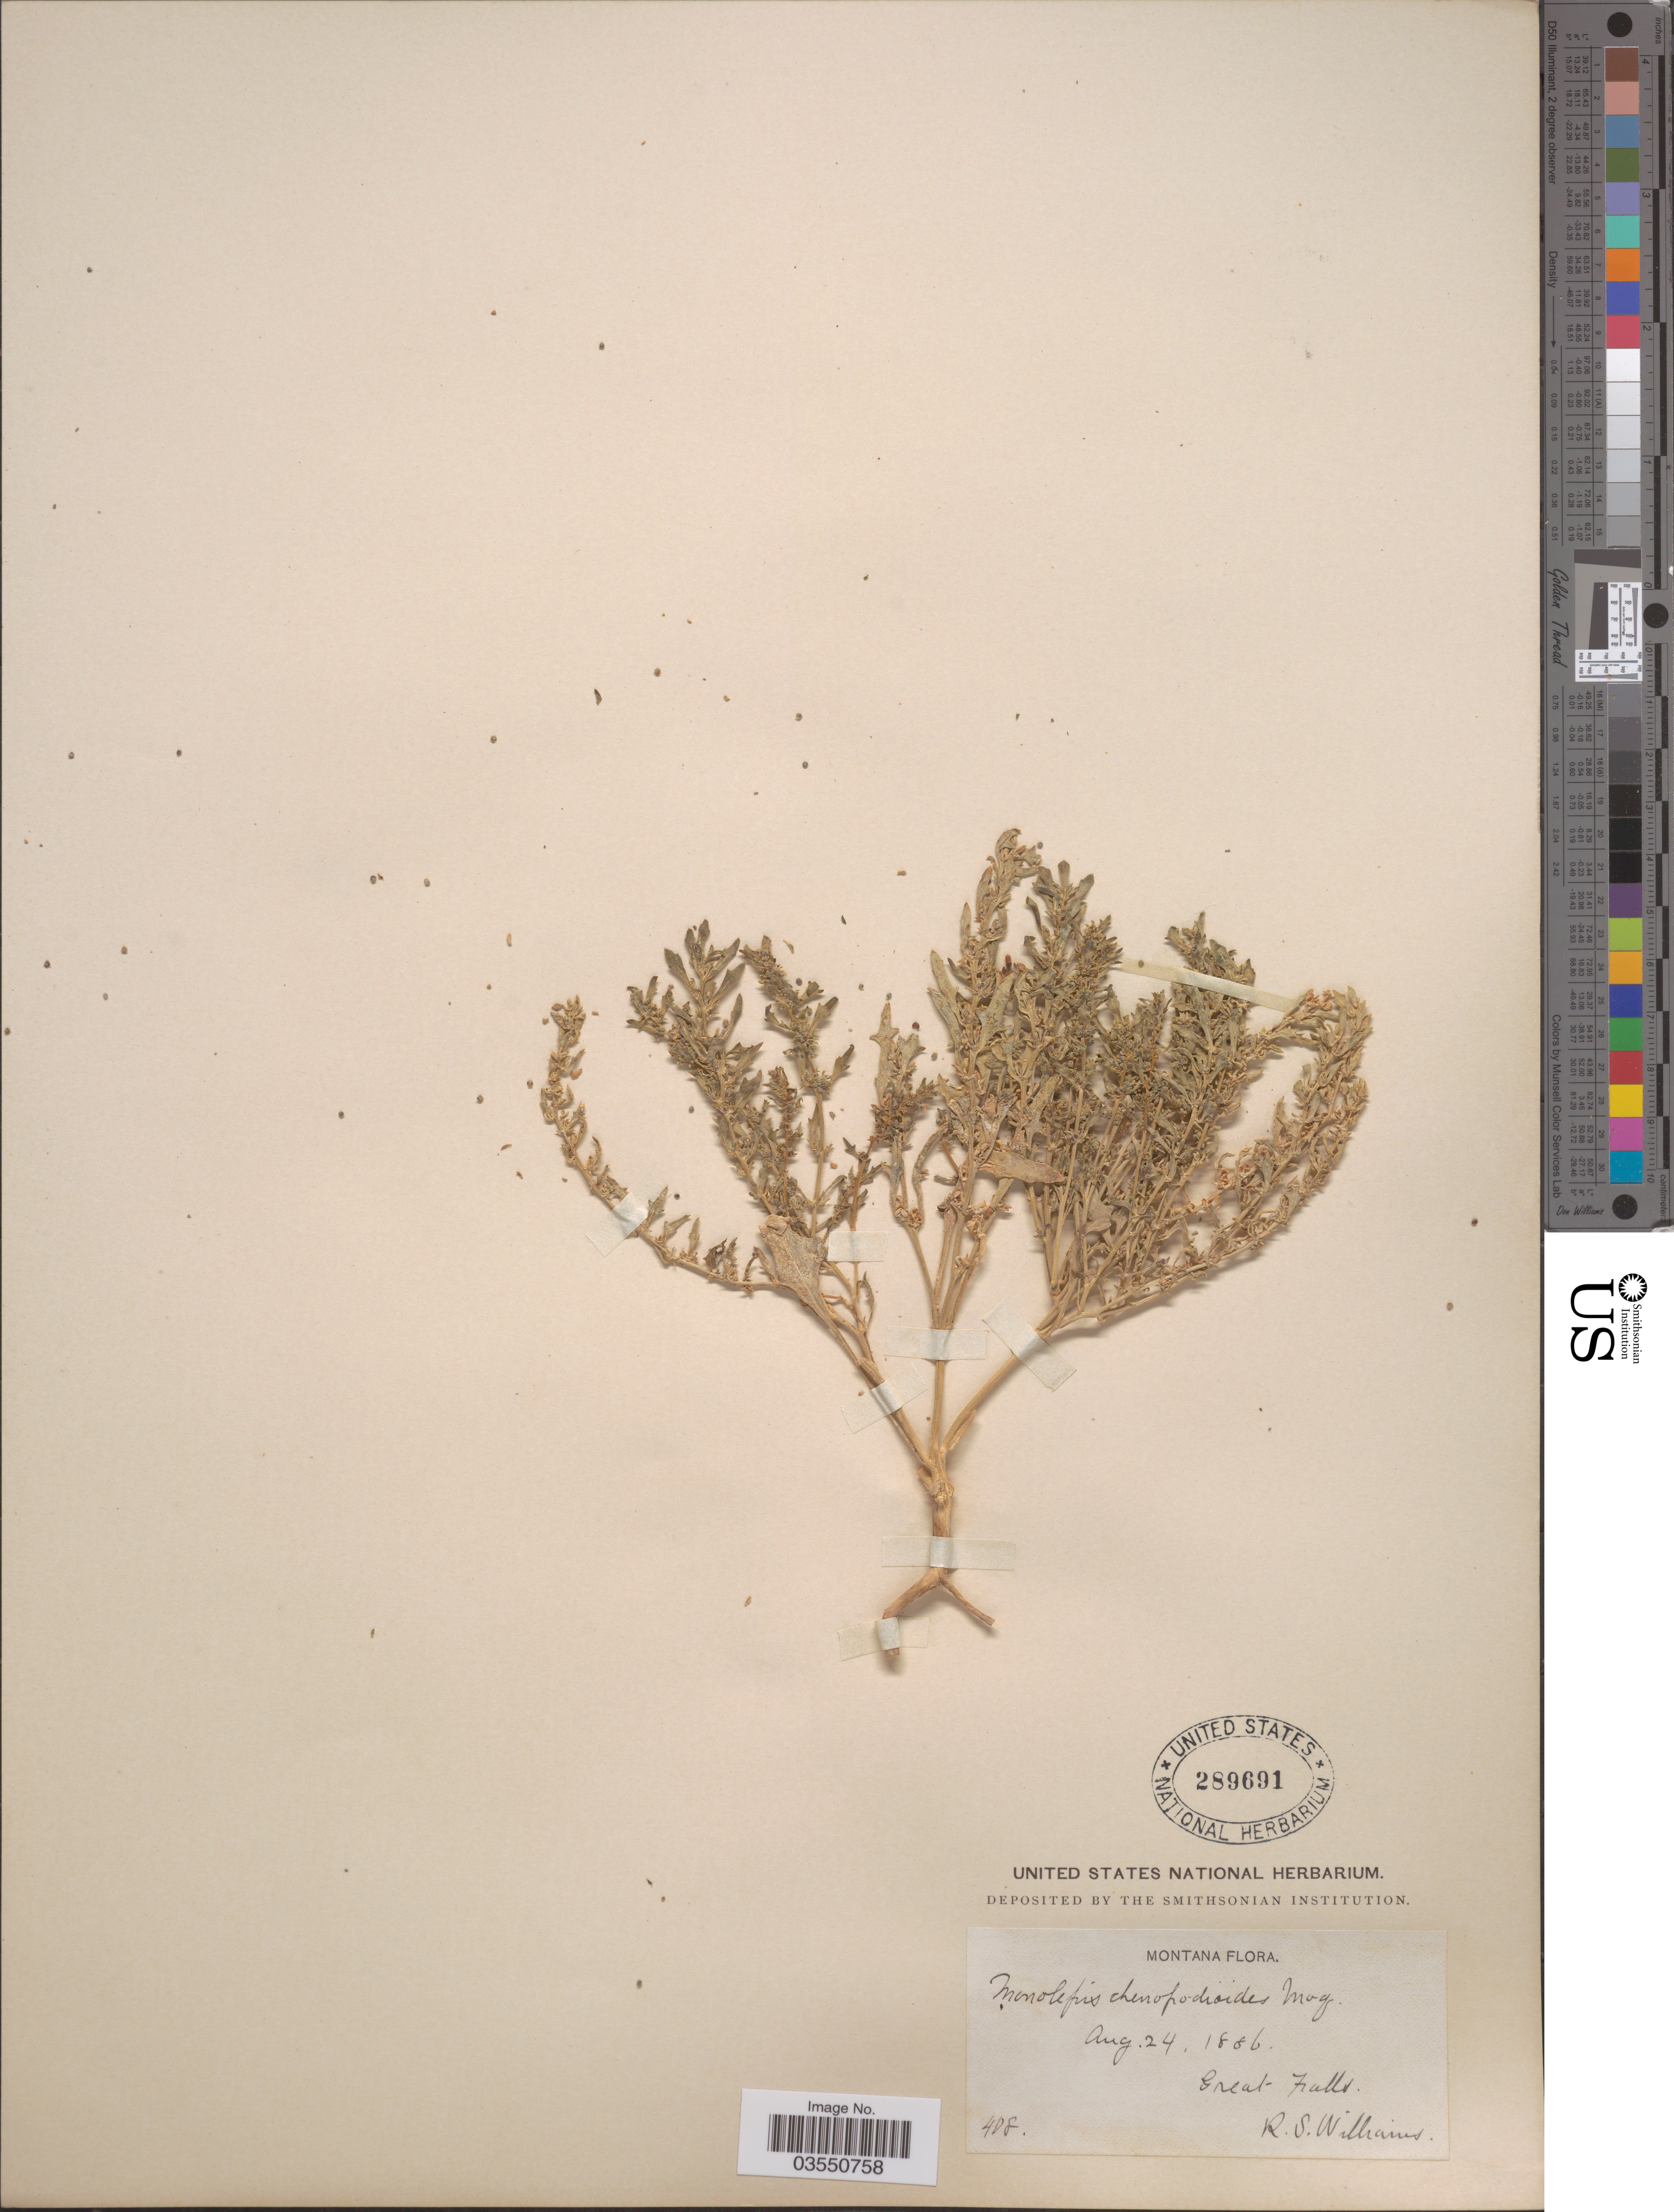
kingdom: Plantae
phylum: Tracheophyta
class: Magnoliopsida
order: Caryophyllales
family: Amaranthaceae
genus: Blitum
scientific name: Blitum nuttallianum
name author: Schult.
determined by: U.S. National Herbarium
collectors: R. S. Williams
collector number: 408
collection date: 1886-08-24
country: United States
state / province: Montana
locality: Great Falls.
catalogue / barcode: US 289691